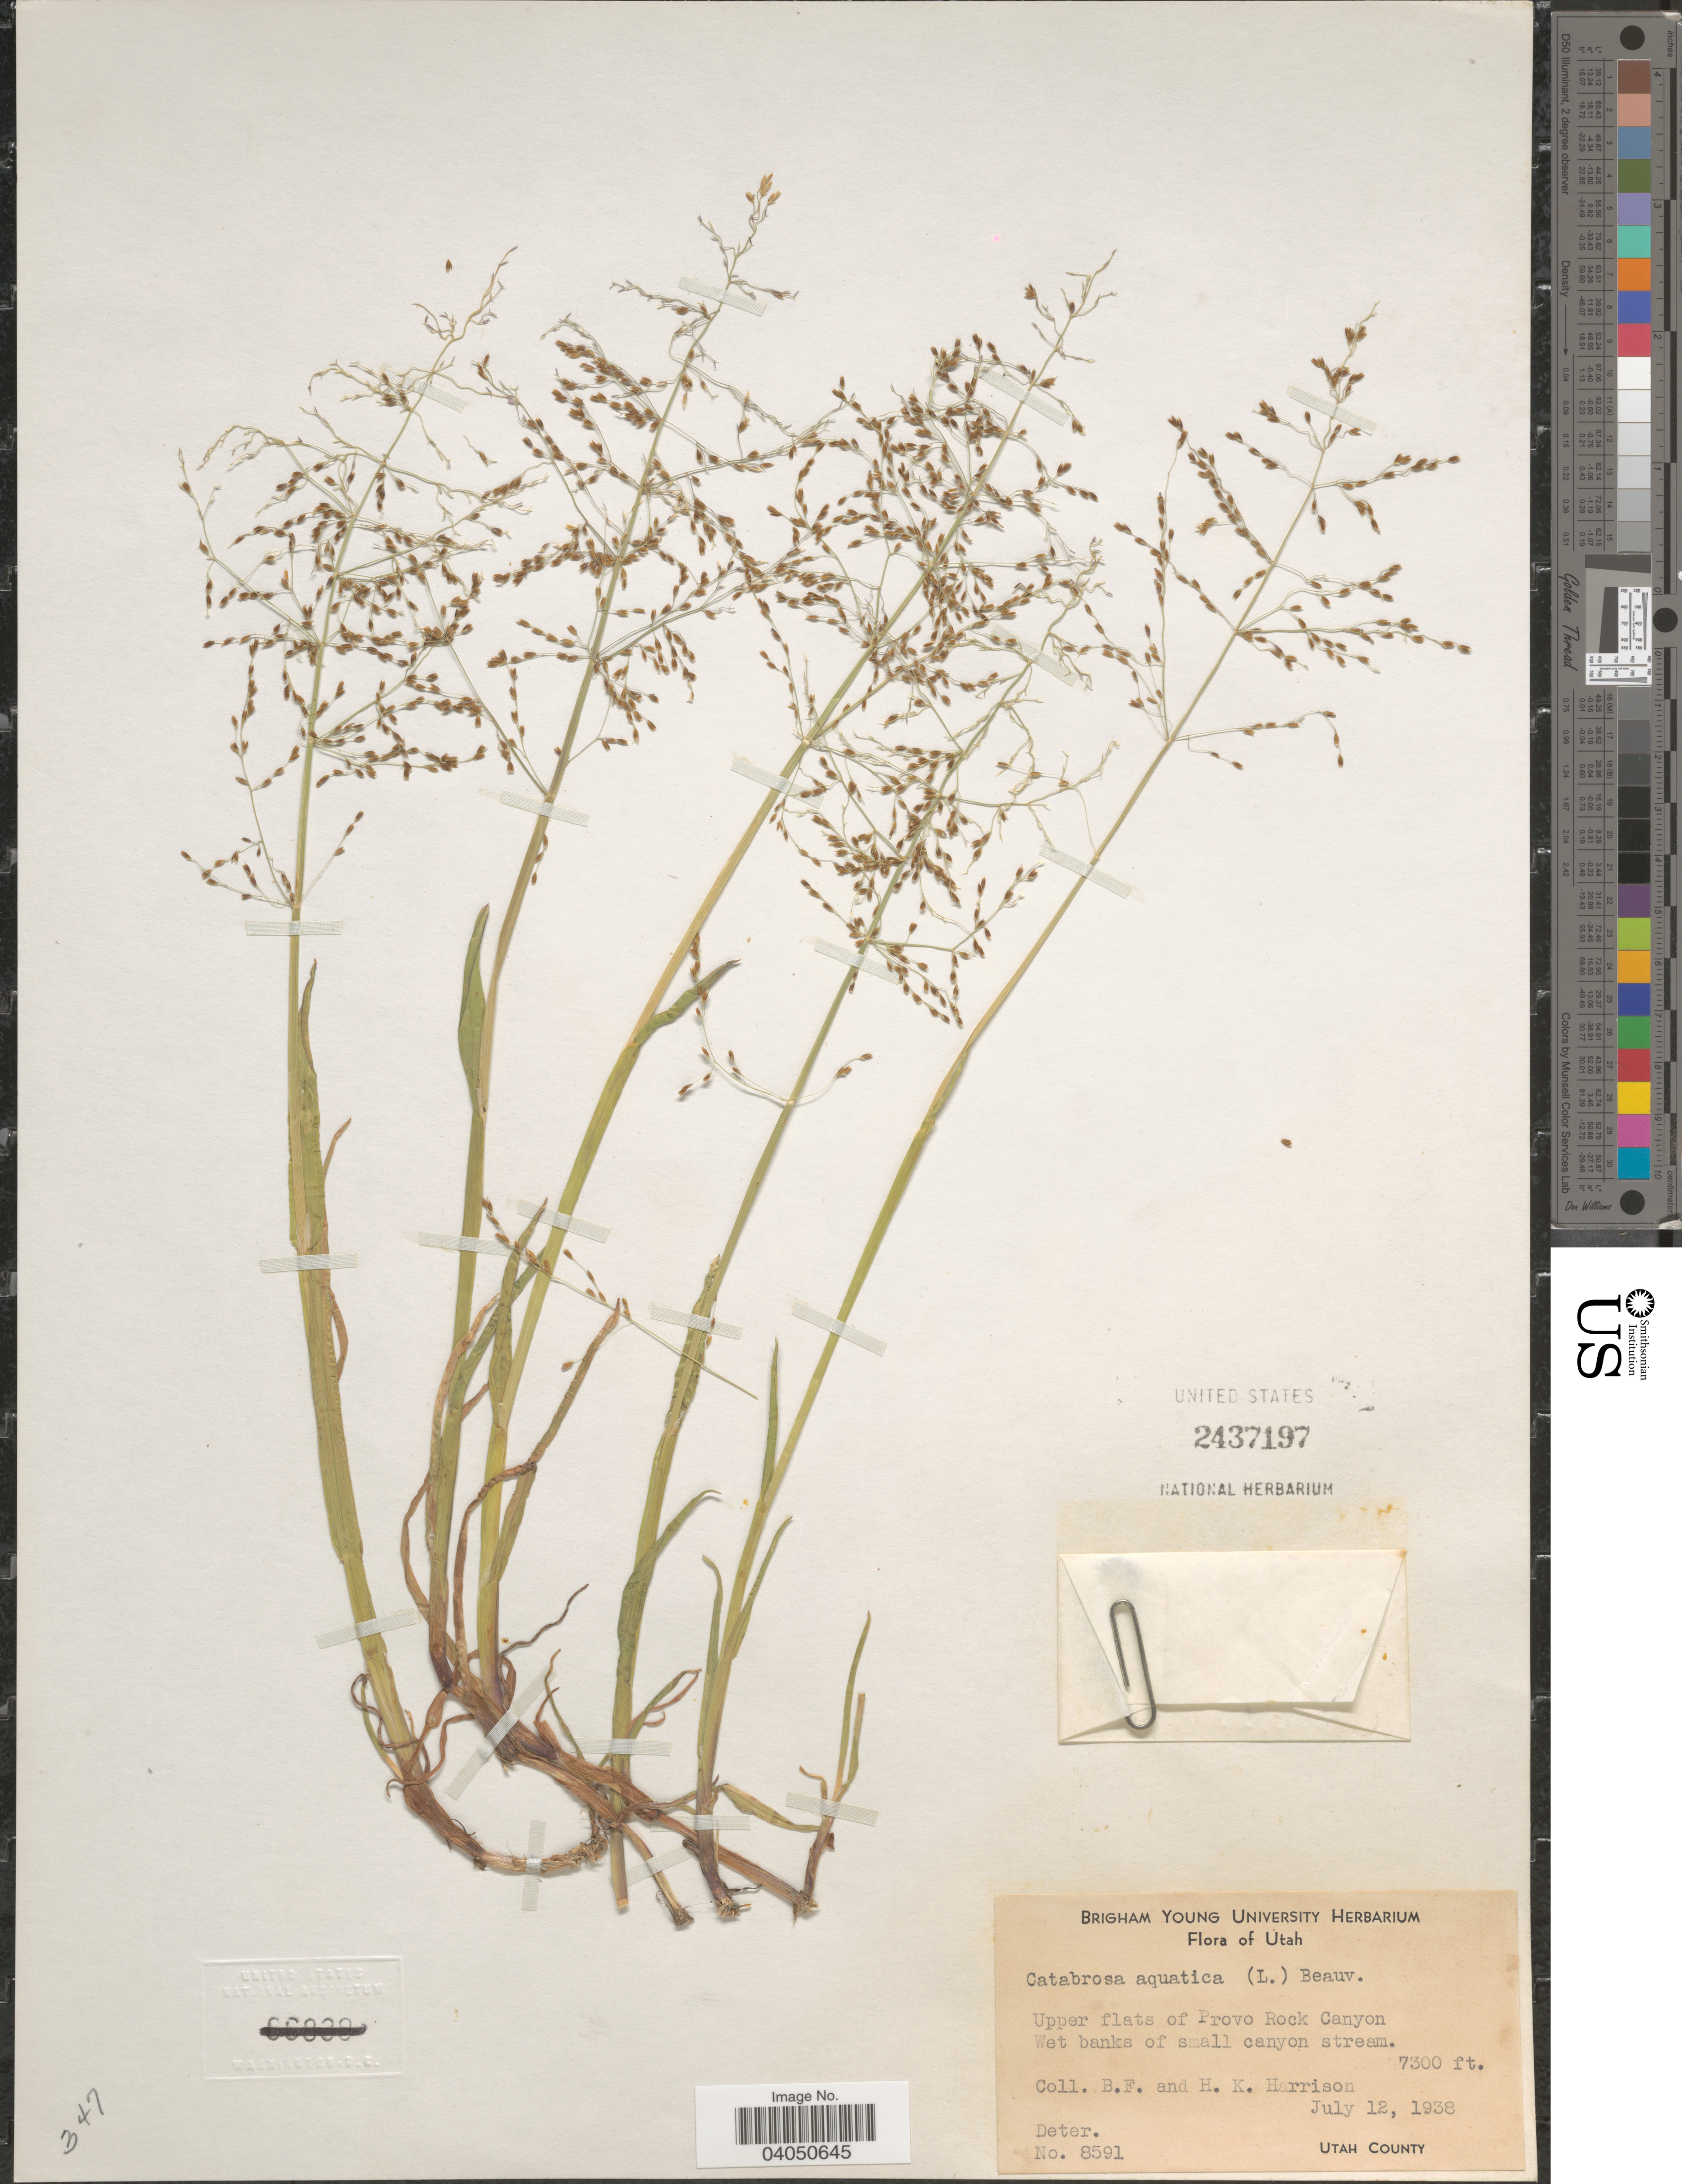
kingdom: Plantae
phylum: Tracheophyta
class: Liliopsida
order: Poales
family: Poaceae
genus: Catabrosa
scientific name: Catabrosa aquatica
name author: (L.) P. Beauv.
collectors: B. F. Harrison & H. Harrison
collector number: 8591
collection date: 1938-07-12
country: United States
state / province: Utah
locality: Upper flats of Provo Rock Canyon.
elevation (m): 2225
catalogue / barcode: US 2437197